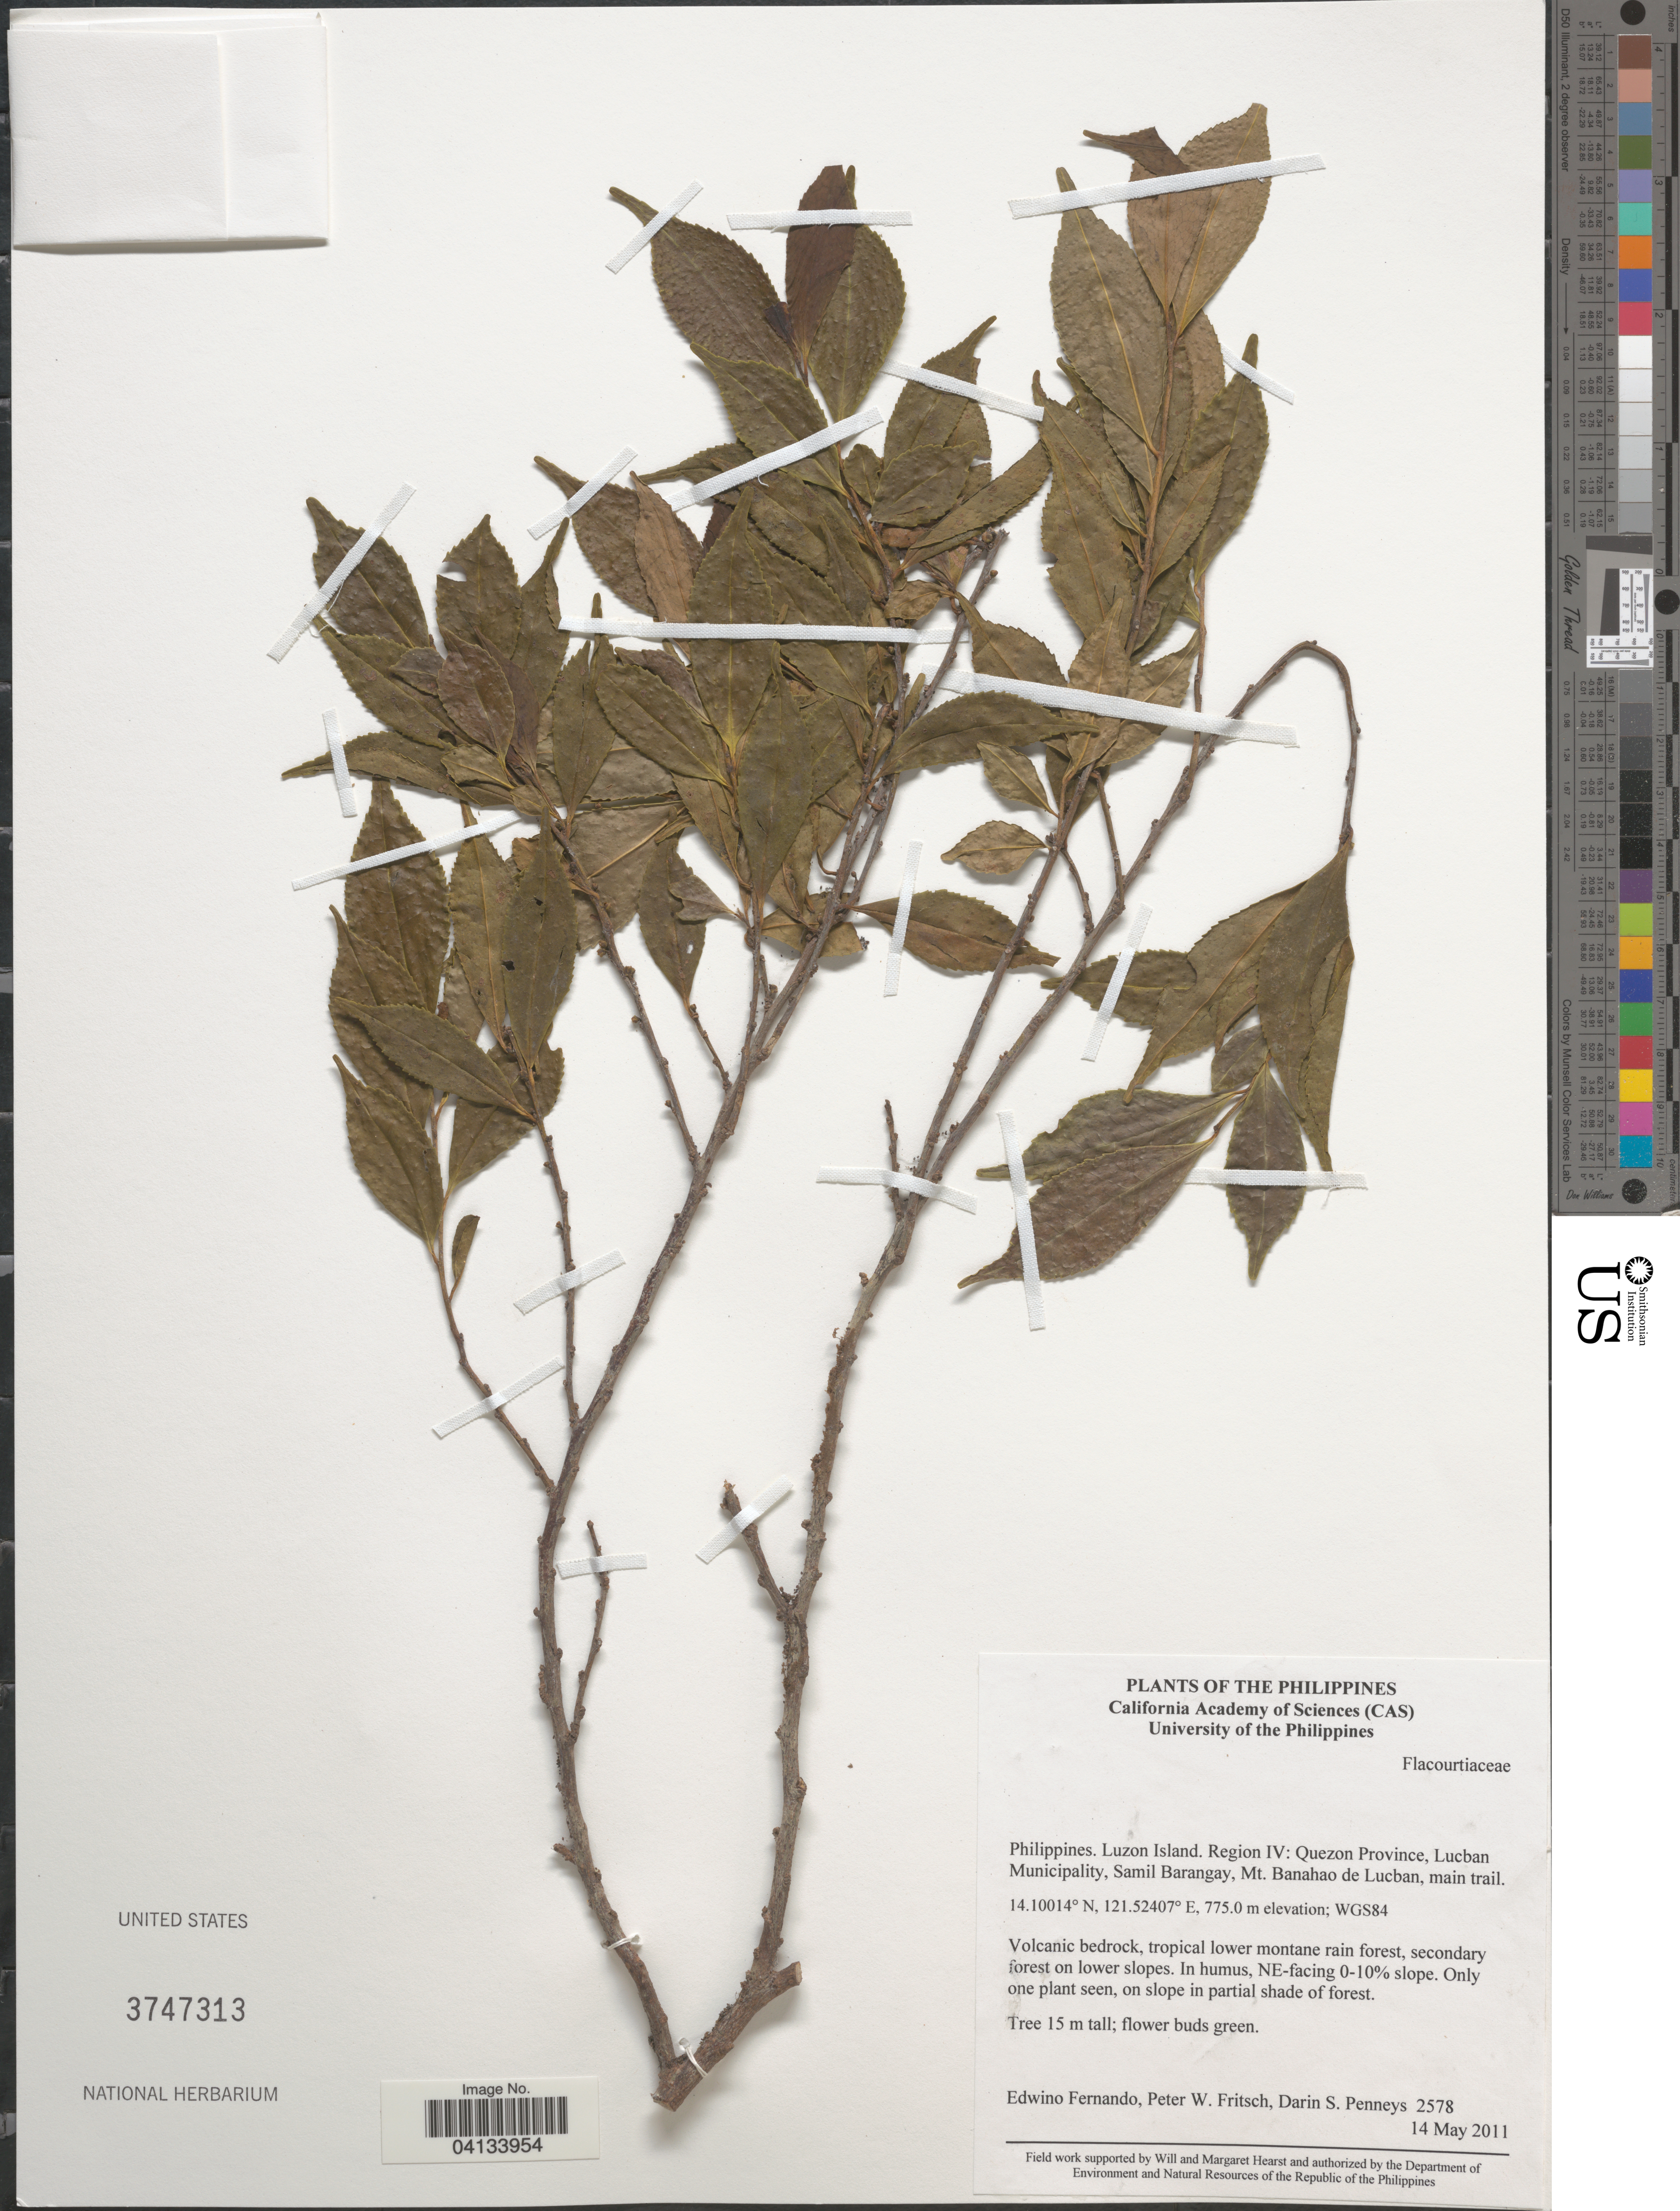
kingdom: Plantae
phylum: Tracheophyta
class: Magnoliopsida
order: Malpighiales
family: Salicaceae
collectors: E. S. Fernando, P. W. Fritsch & D. S. Penneys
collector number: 2578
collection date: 2011-05-14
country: Philippines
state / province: Calabarzon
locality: Luzon Island. Region IV: Quezon Province, Lucban Municipality, Samil Barangay, Mt. Banahao de Lucban, main trail. WGS84. NE-facing 0-10% slope.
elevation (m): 775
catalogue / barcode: US 3747313